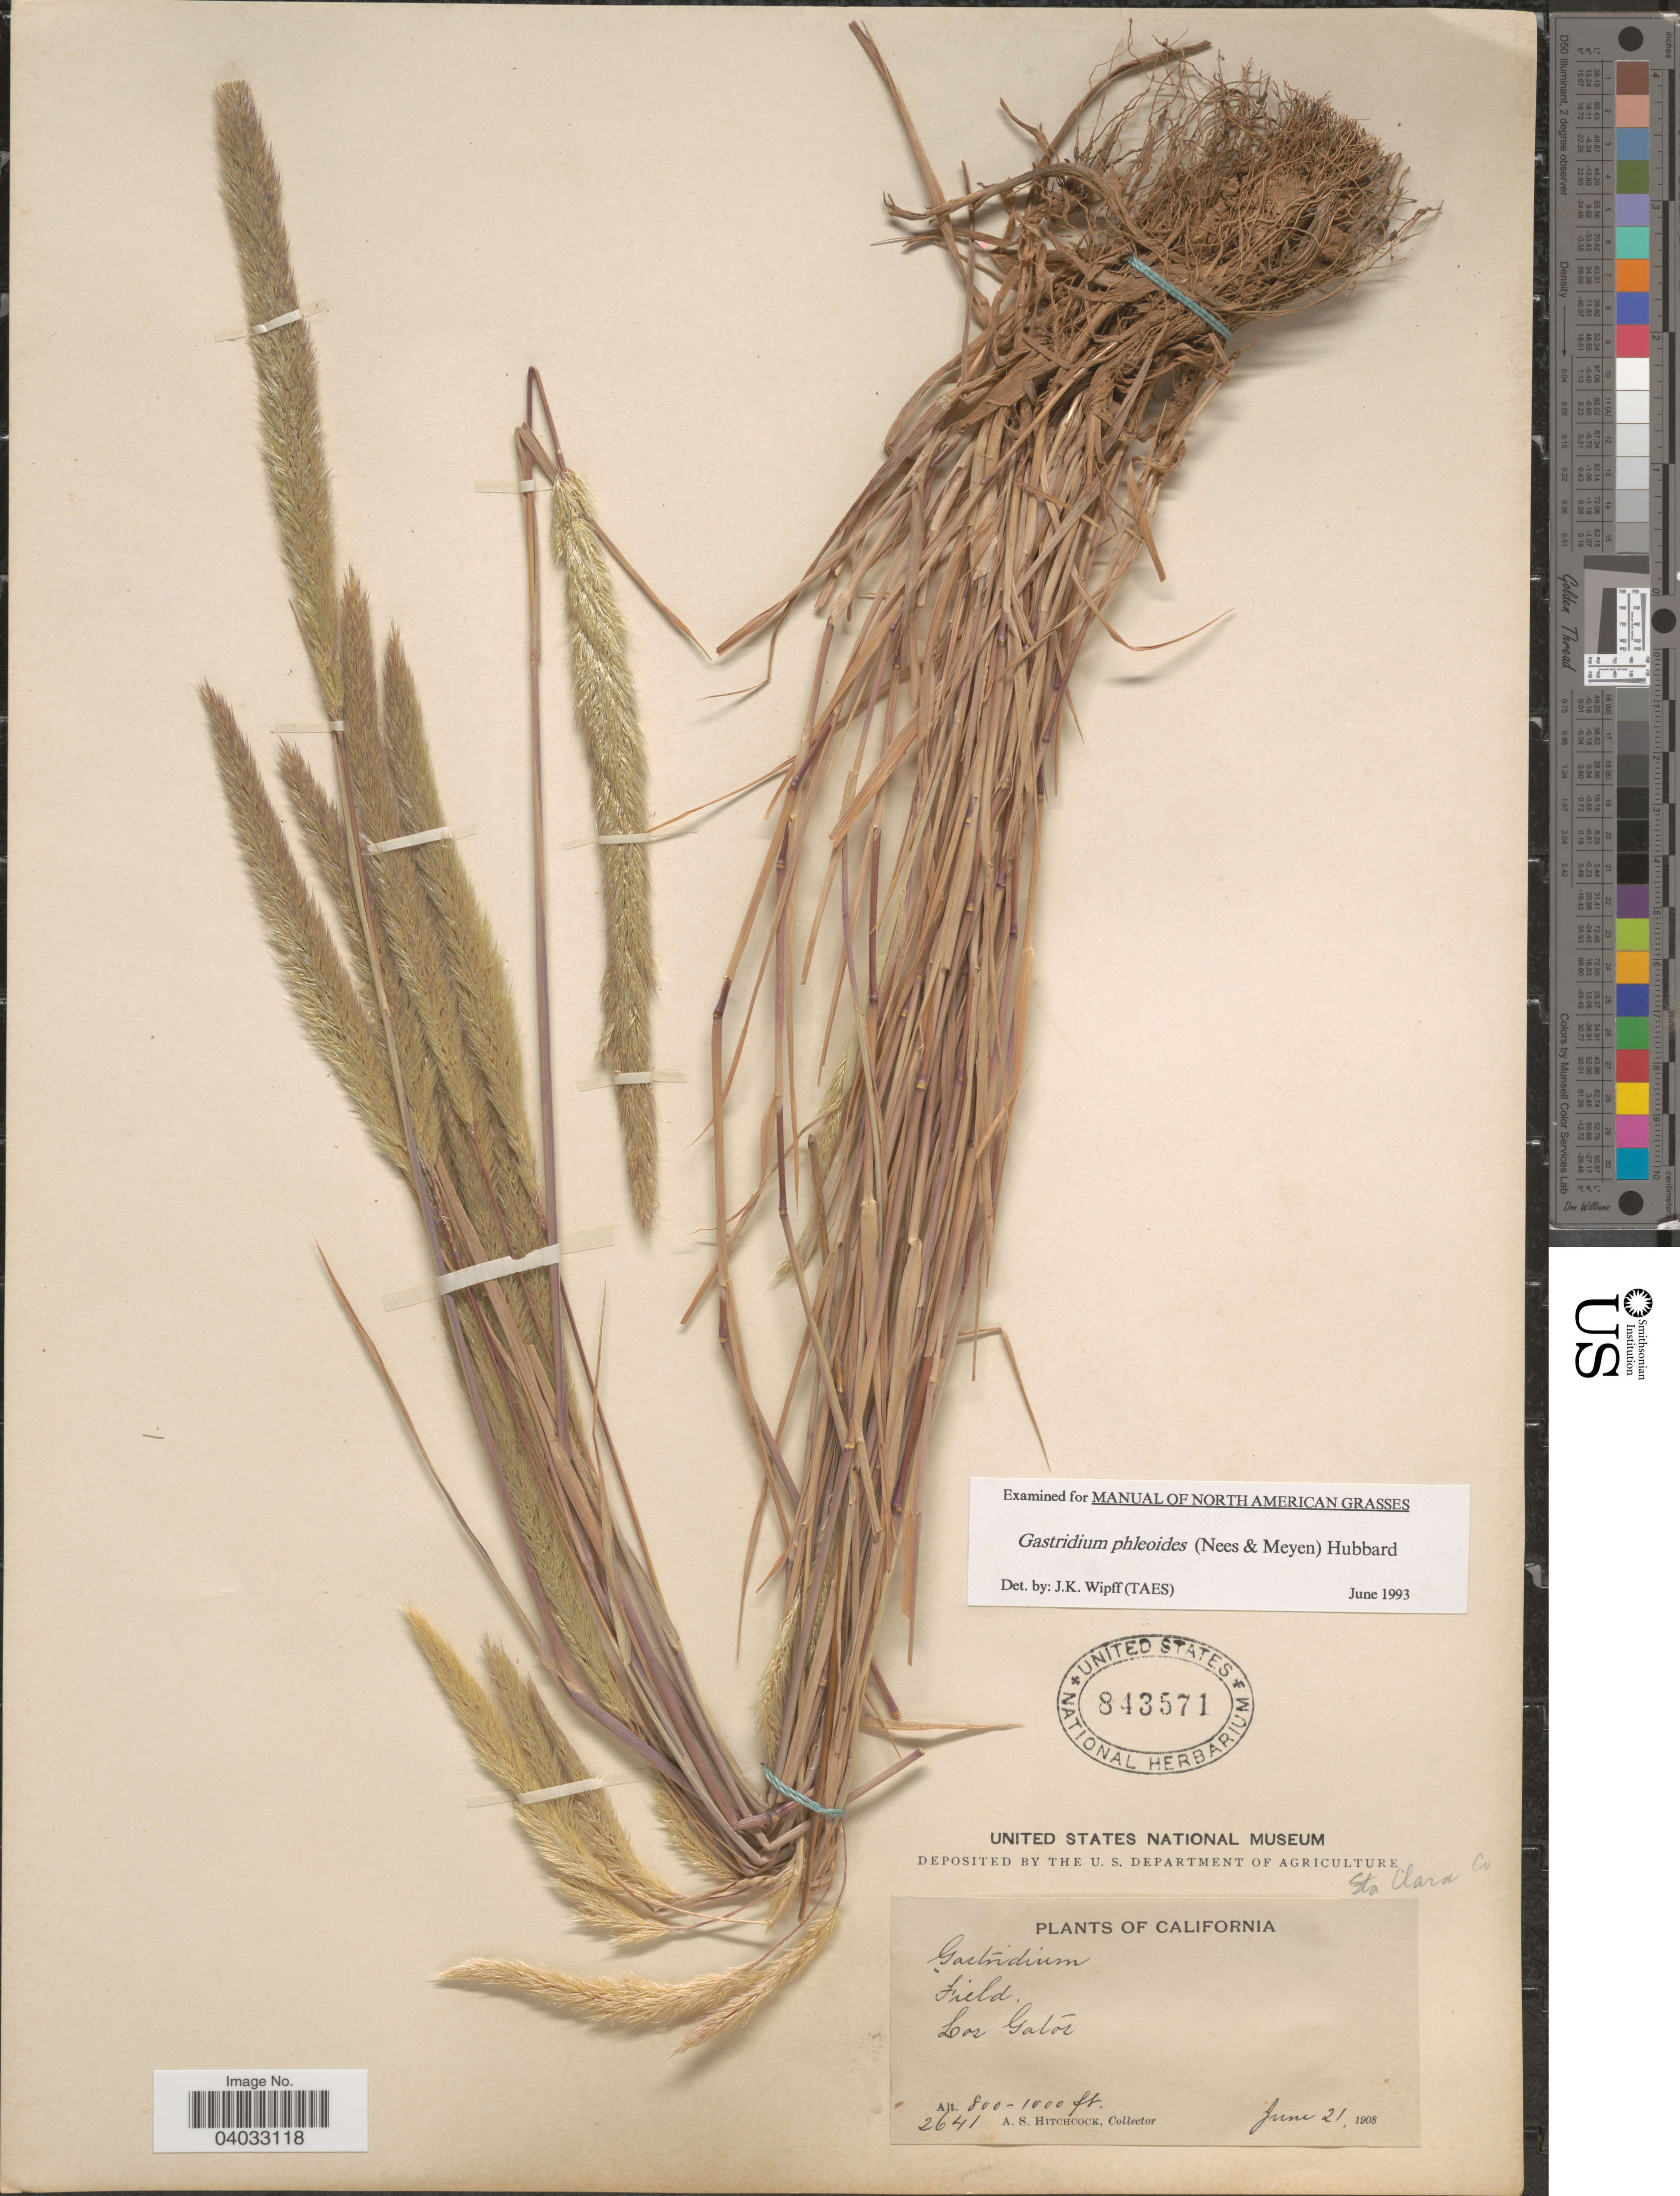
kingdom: Plantae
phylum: Tracheophyta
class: Liliopsida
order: Poales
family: Poaceae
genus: Gastridium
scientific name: Gastridium phleoides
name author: (Nees) C.E. Hubb.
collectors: A. S. Hitchcock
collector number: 2641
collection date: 1908-06-21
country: United States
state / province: California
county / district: Santa Clara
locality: Sta Clara Co. Los Gatos.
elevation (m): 244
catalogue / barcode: US 843571